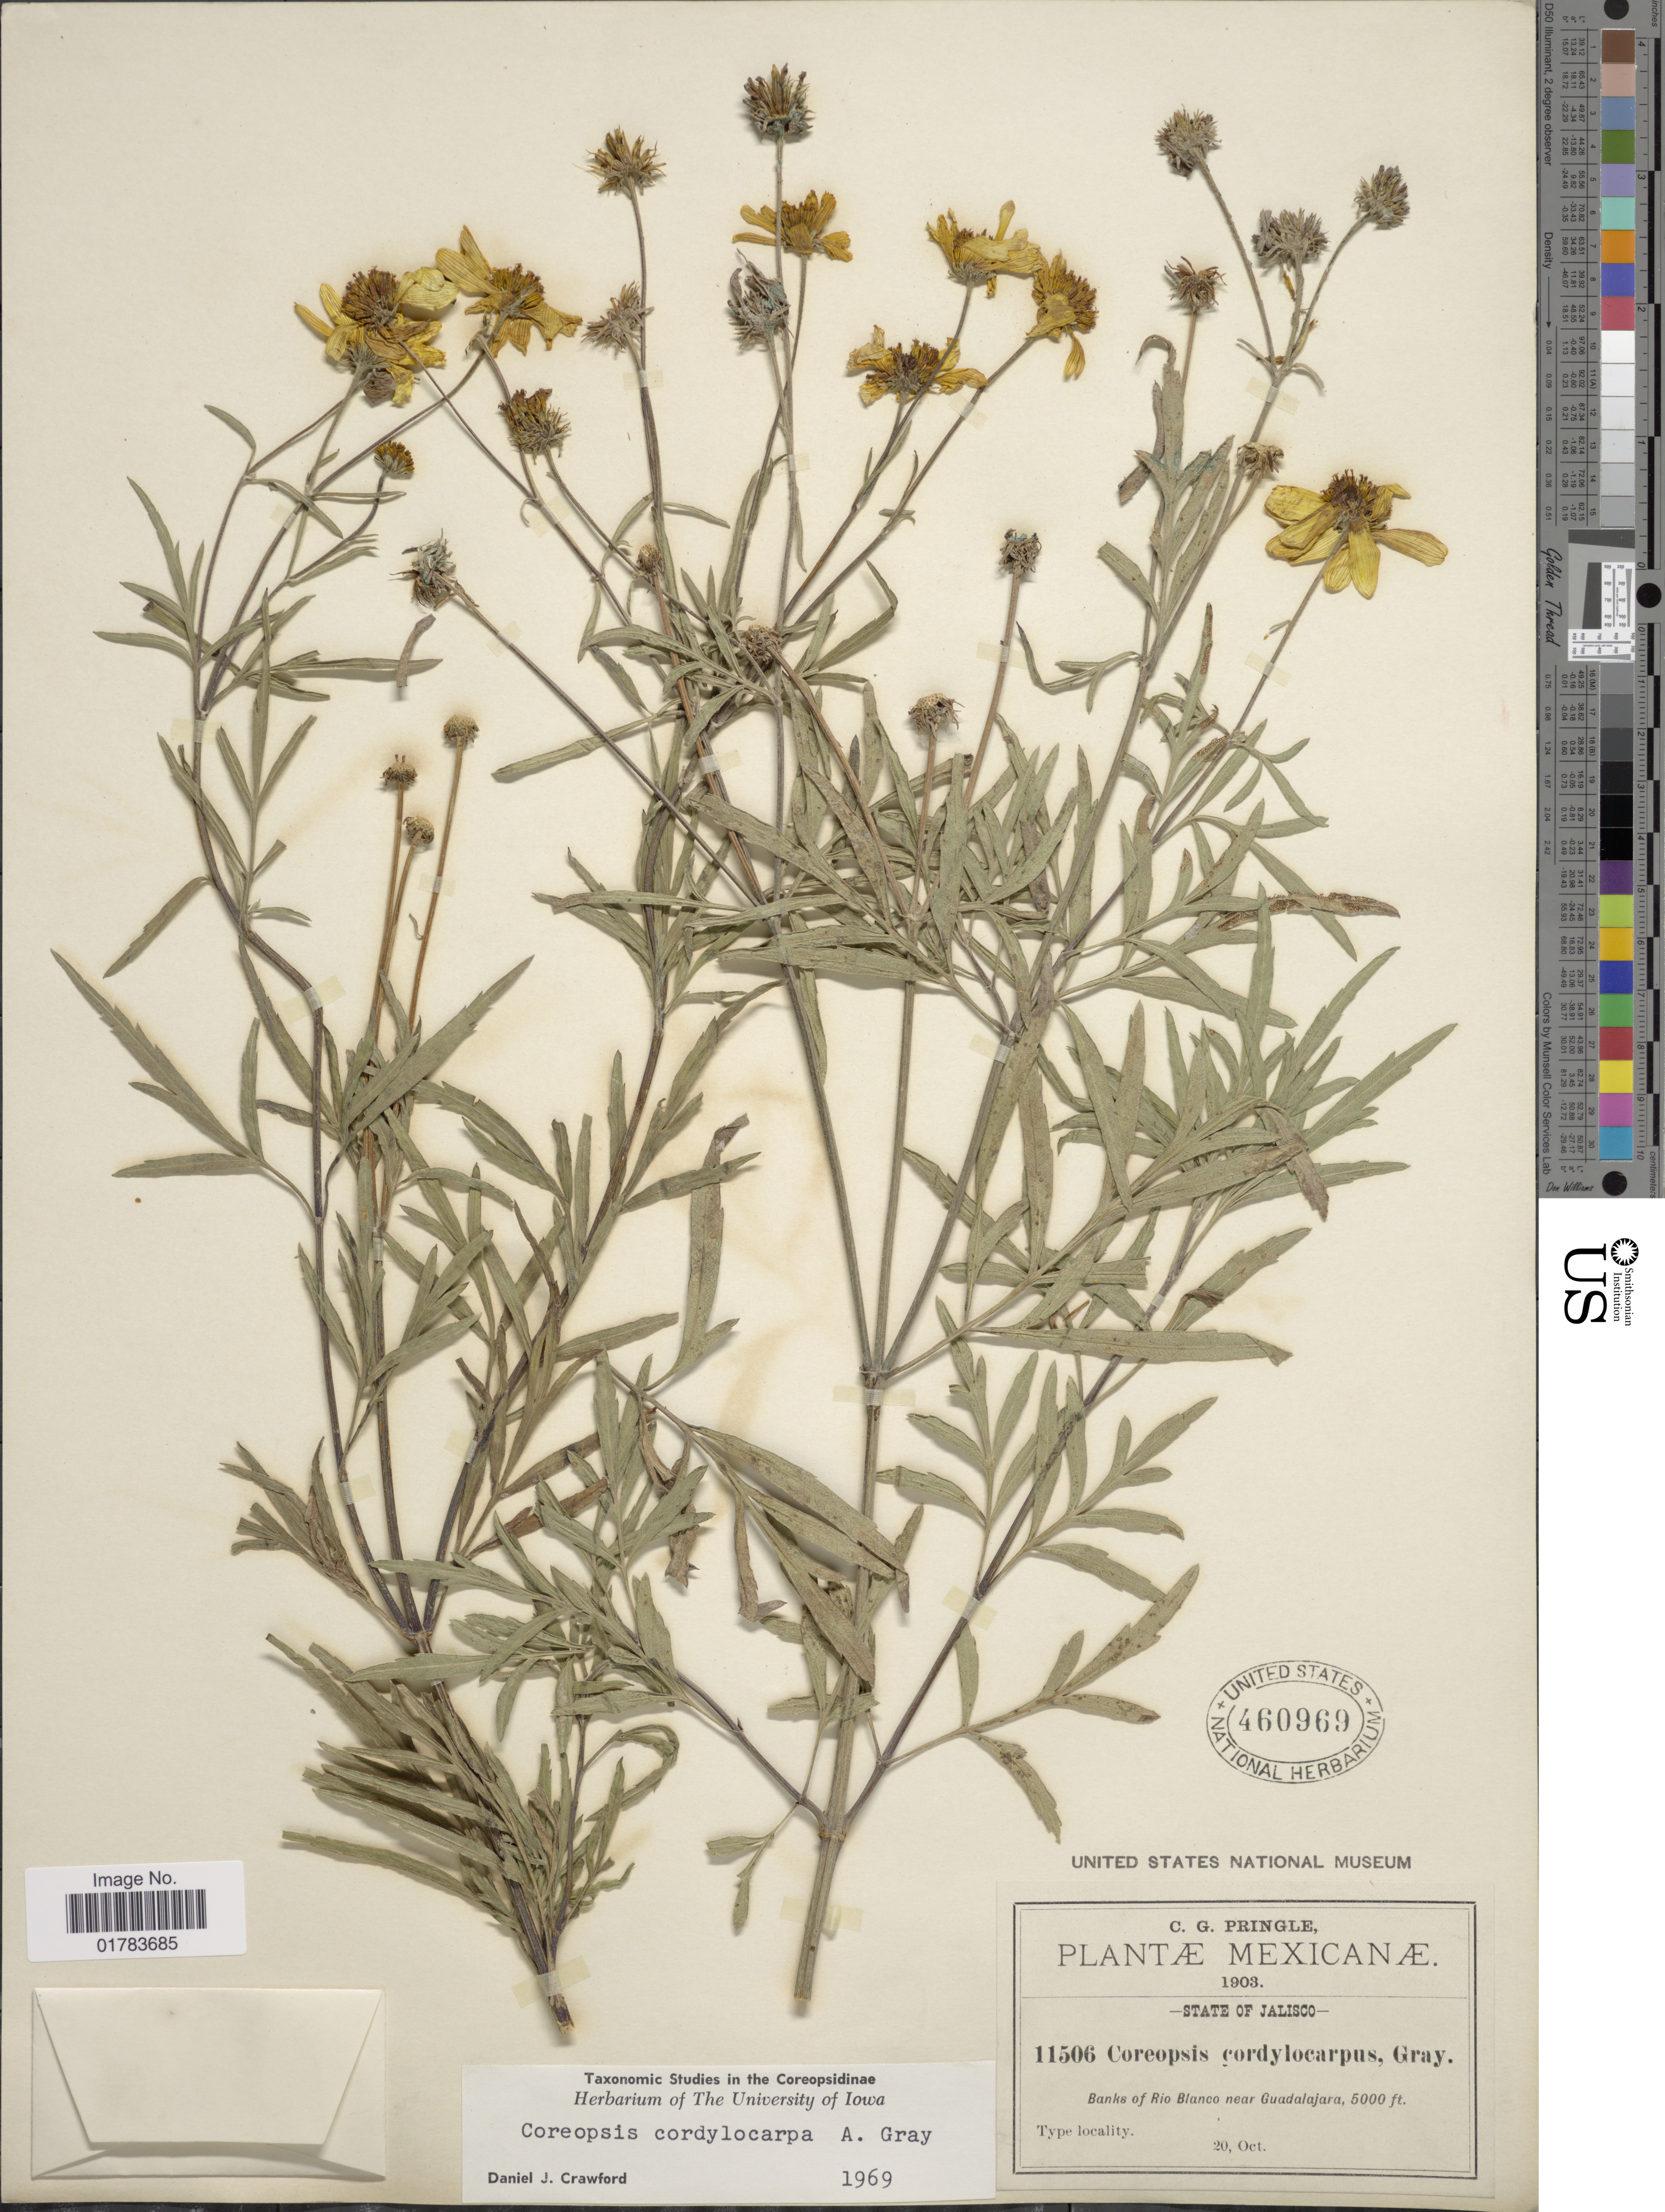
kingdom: Plantae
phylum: Tracheophyta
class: Magnoliopsida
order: Asterales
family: Asteraceae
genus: Coreopsis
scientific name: Coreopsis cordylocarpa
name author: A. Gray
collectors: C. G. Pringle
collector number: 11506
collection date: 1903-10-20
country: Mexico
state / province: Jalisco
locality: Banks of Rio Blanco near Guadalajara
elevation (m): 1524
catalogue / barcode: US 460969